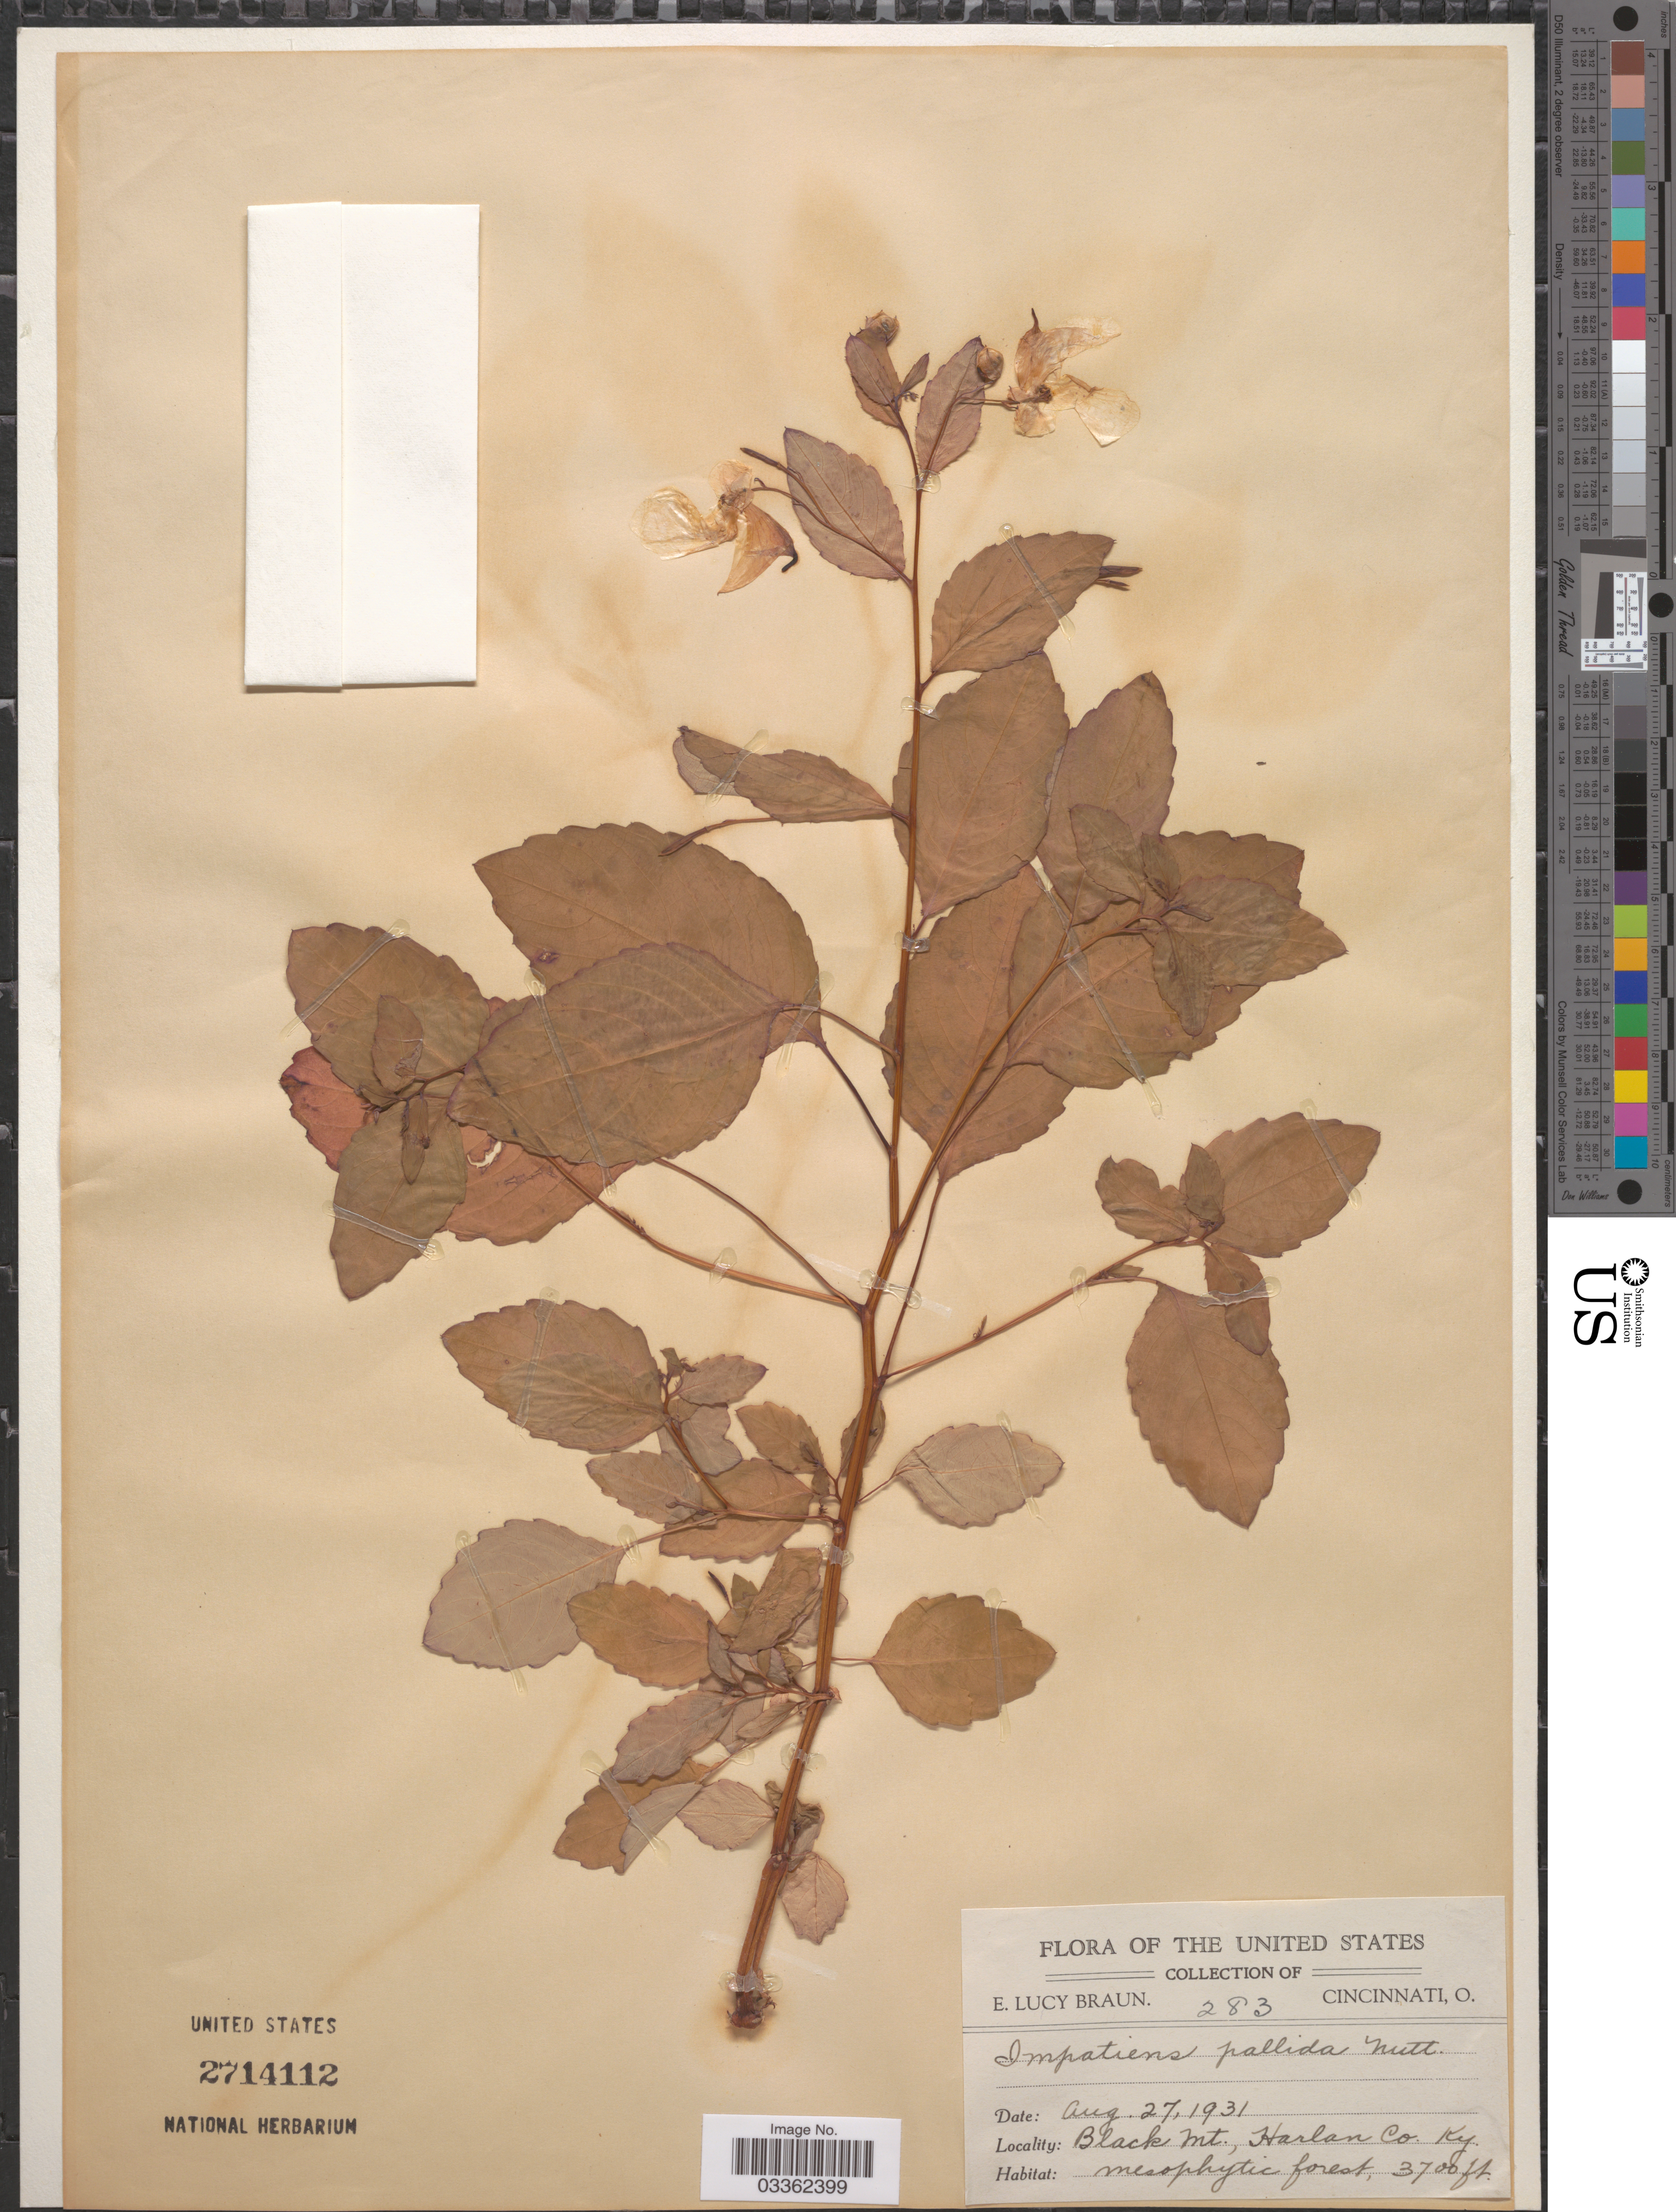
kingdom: Plantae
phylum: Tracheophyta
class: Magnoliopsida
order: Ericales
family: Balsaminaceae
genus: Impatiens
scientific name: Impatiens pallida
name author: Nutt.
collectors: E. L. Braun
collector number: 283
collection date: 1931-08-27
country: United States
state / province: Kentucky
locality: Black Mt., Harlan Co.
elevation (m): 1128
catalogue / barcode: US 2714112